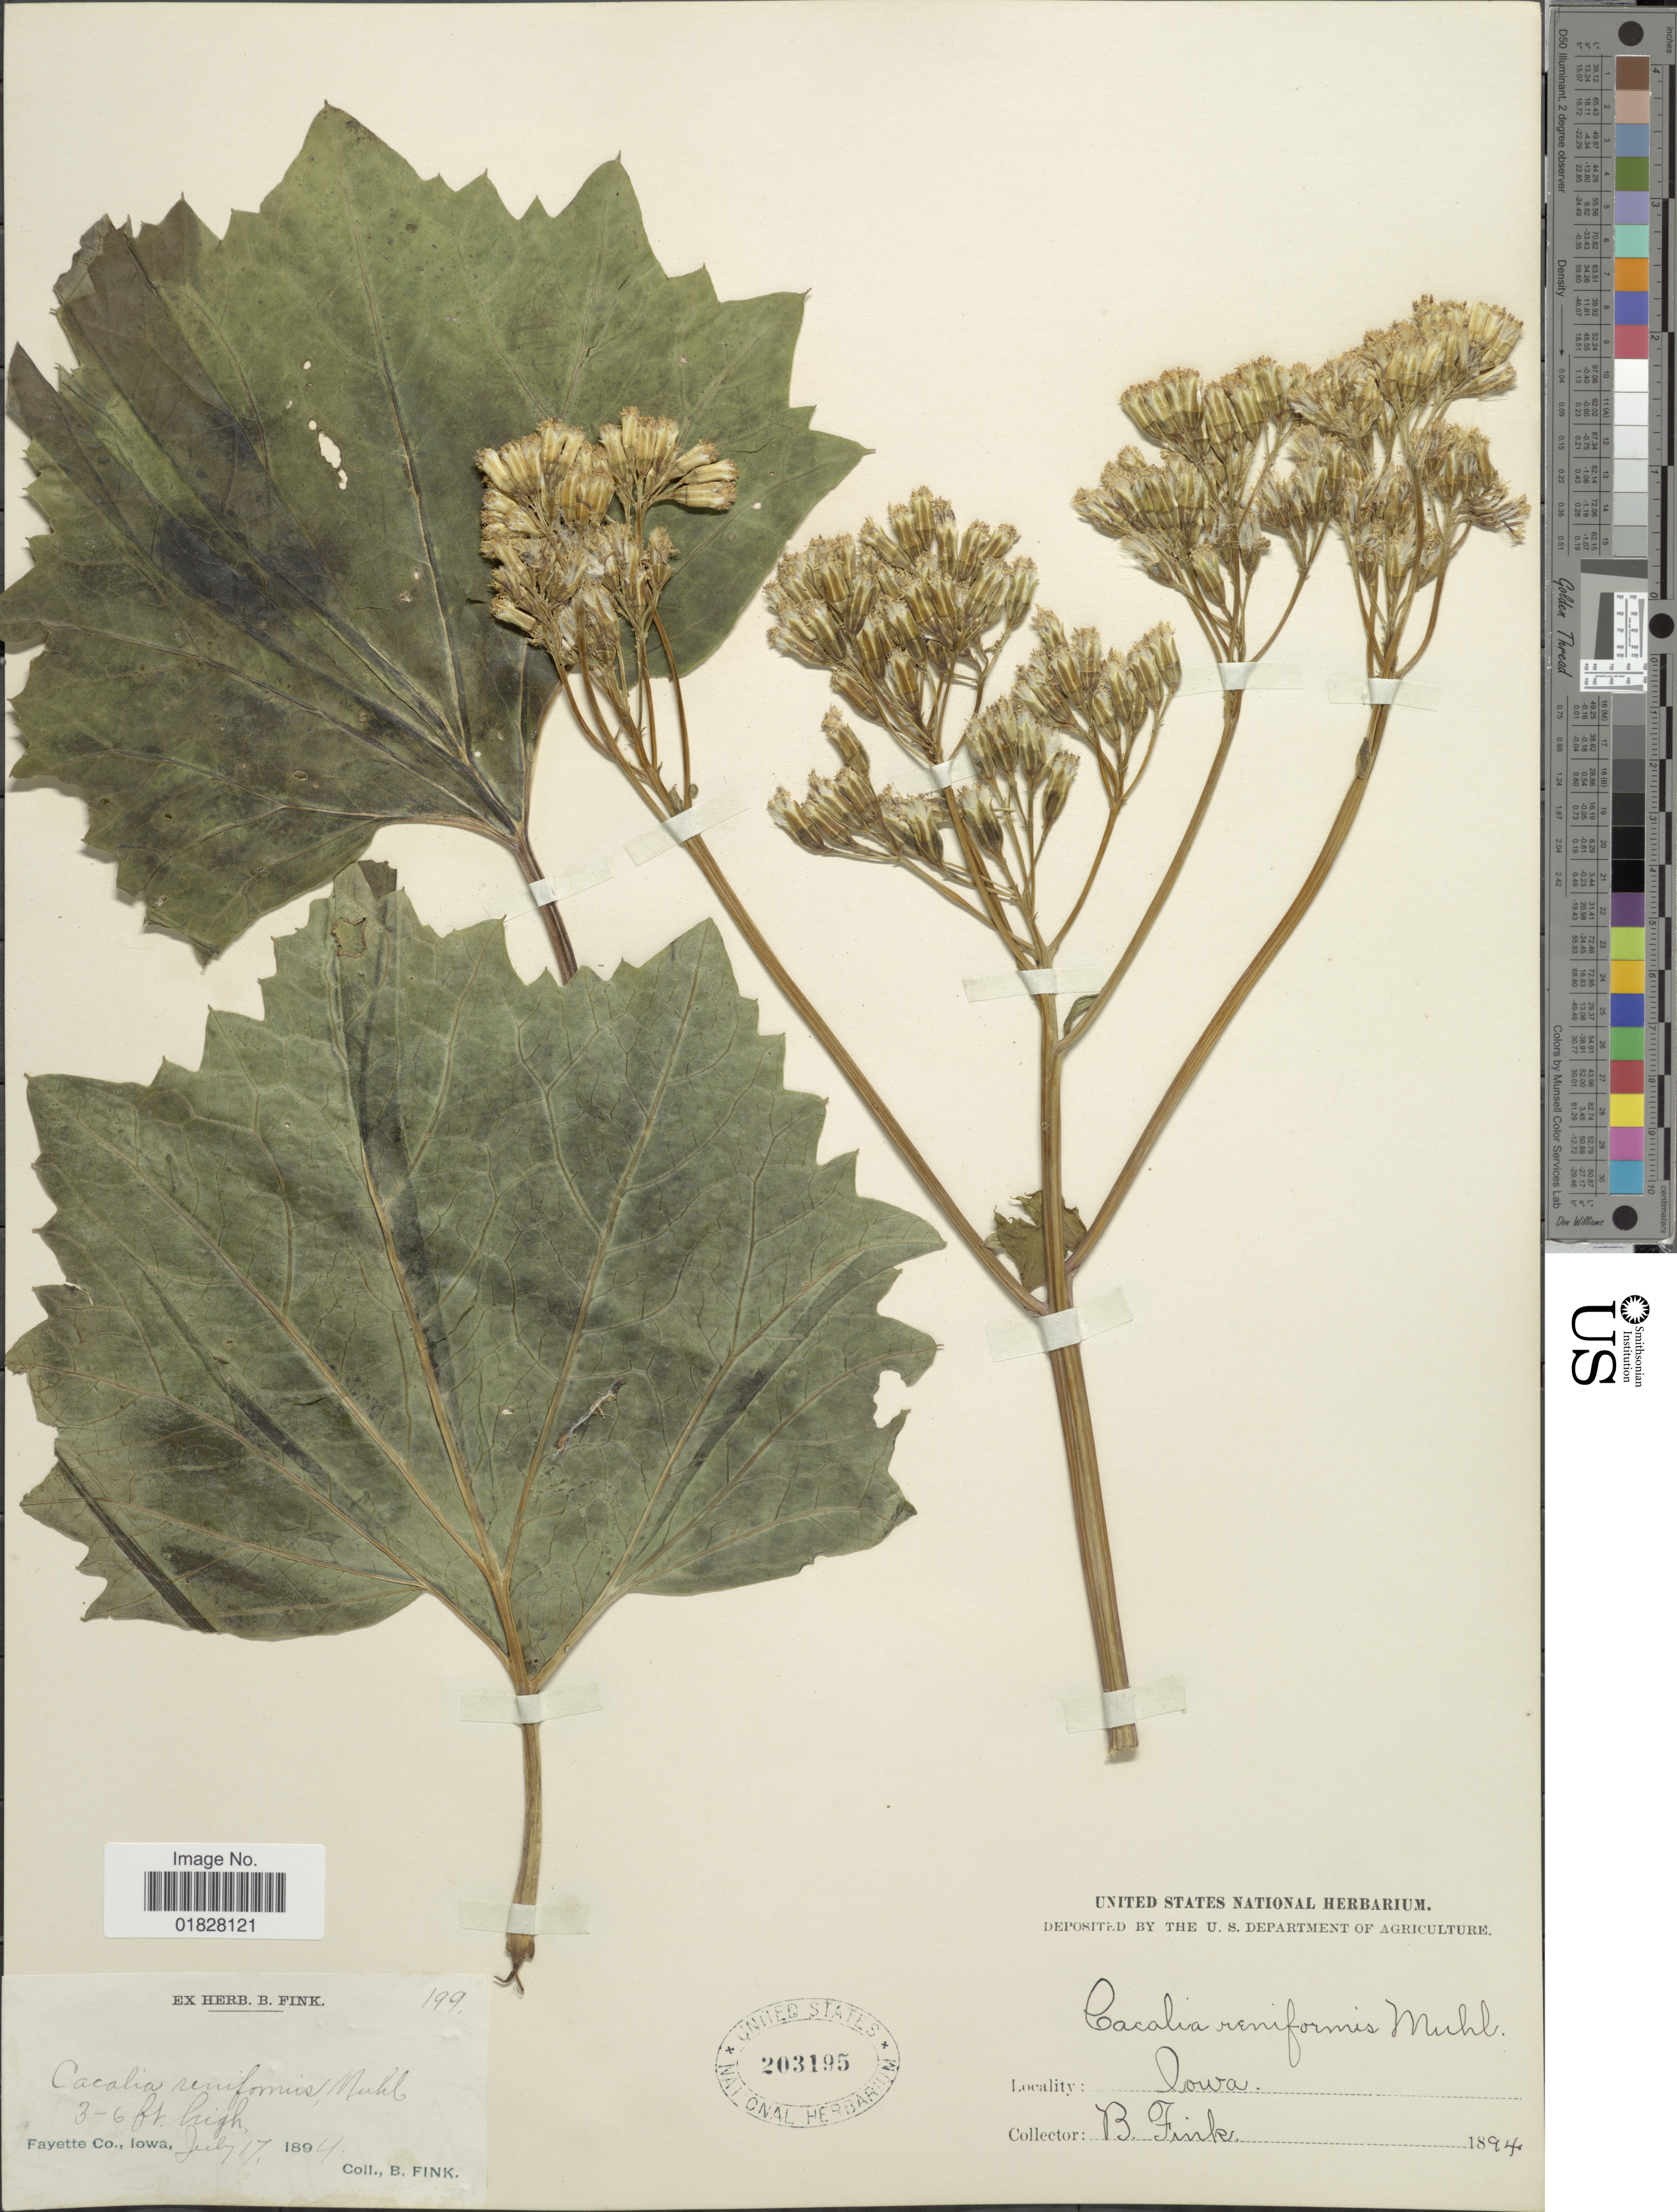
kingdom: Plantae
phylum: Tracheophyta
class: Magnoliopsida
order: Asterales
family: Asteraceae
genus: Arnoglossum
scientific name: Arnoglossum reniforme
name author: (Hook.) H. Rob.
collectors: B. Fink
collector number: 199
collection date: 1894-07-17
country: United States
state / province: Iowa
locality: Fayette Co., Iowa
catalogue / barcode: US 203195